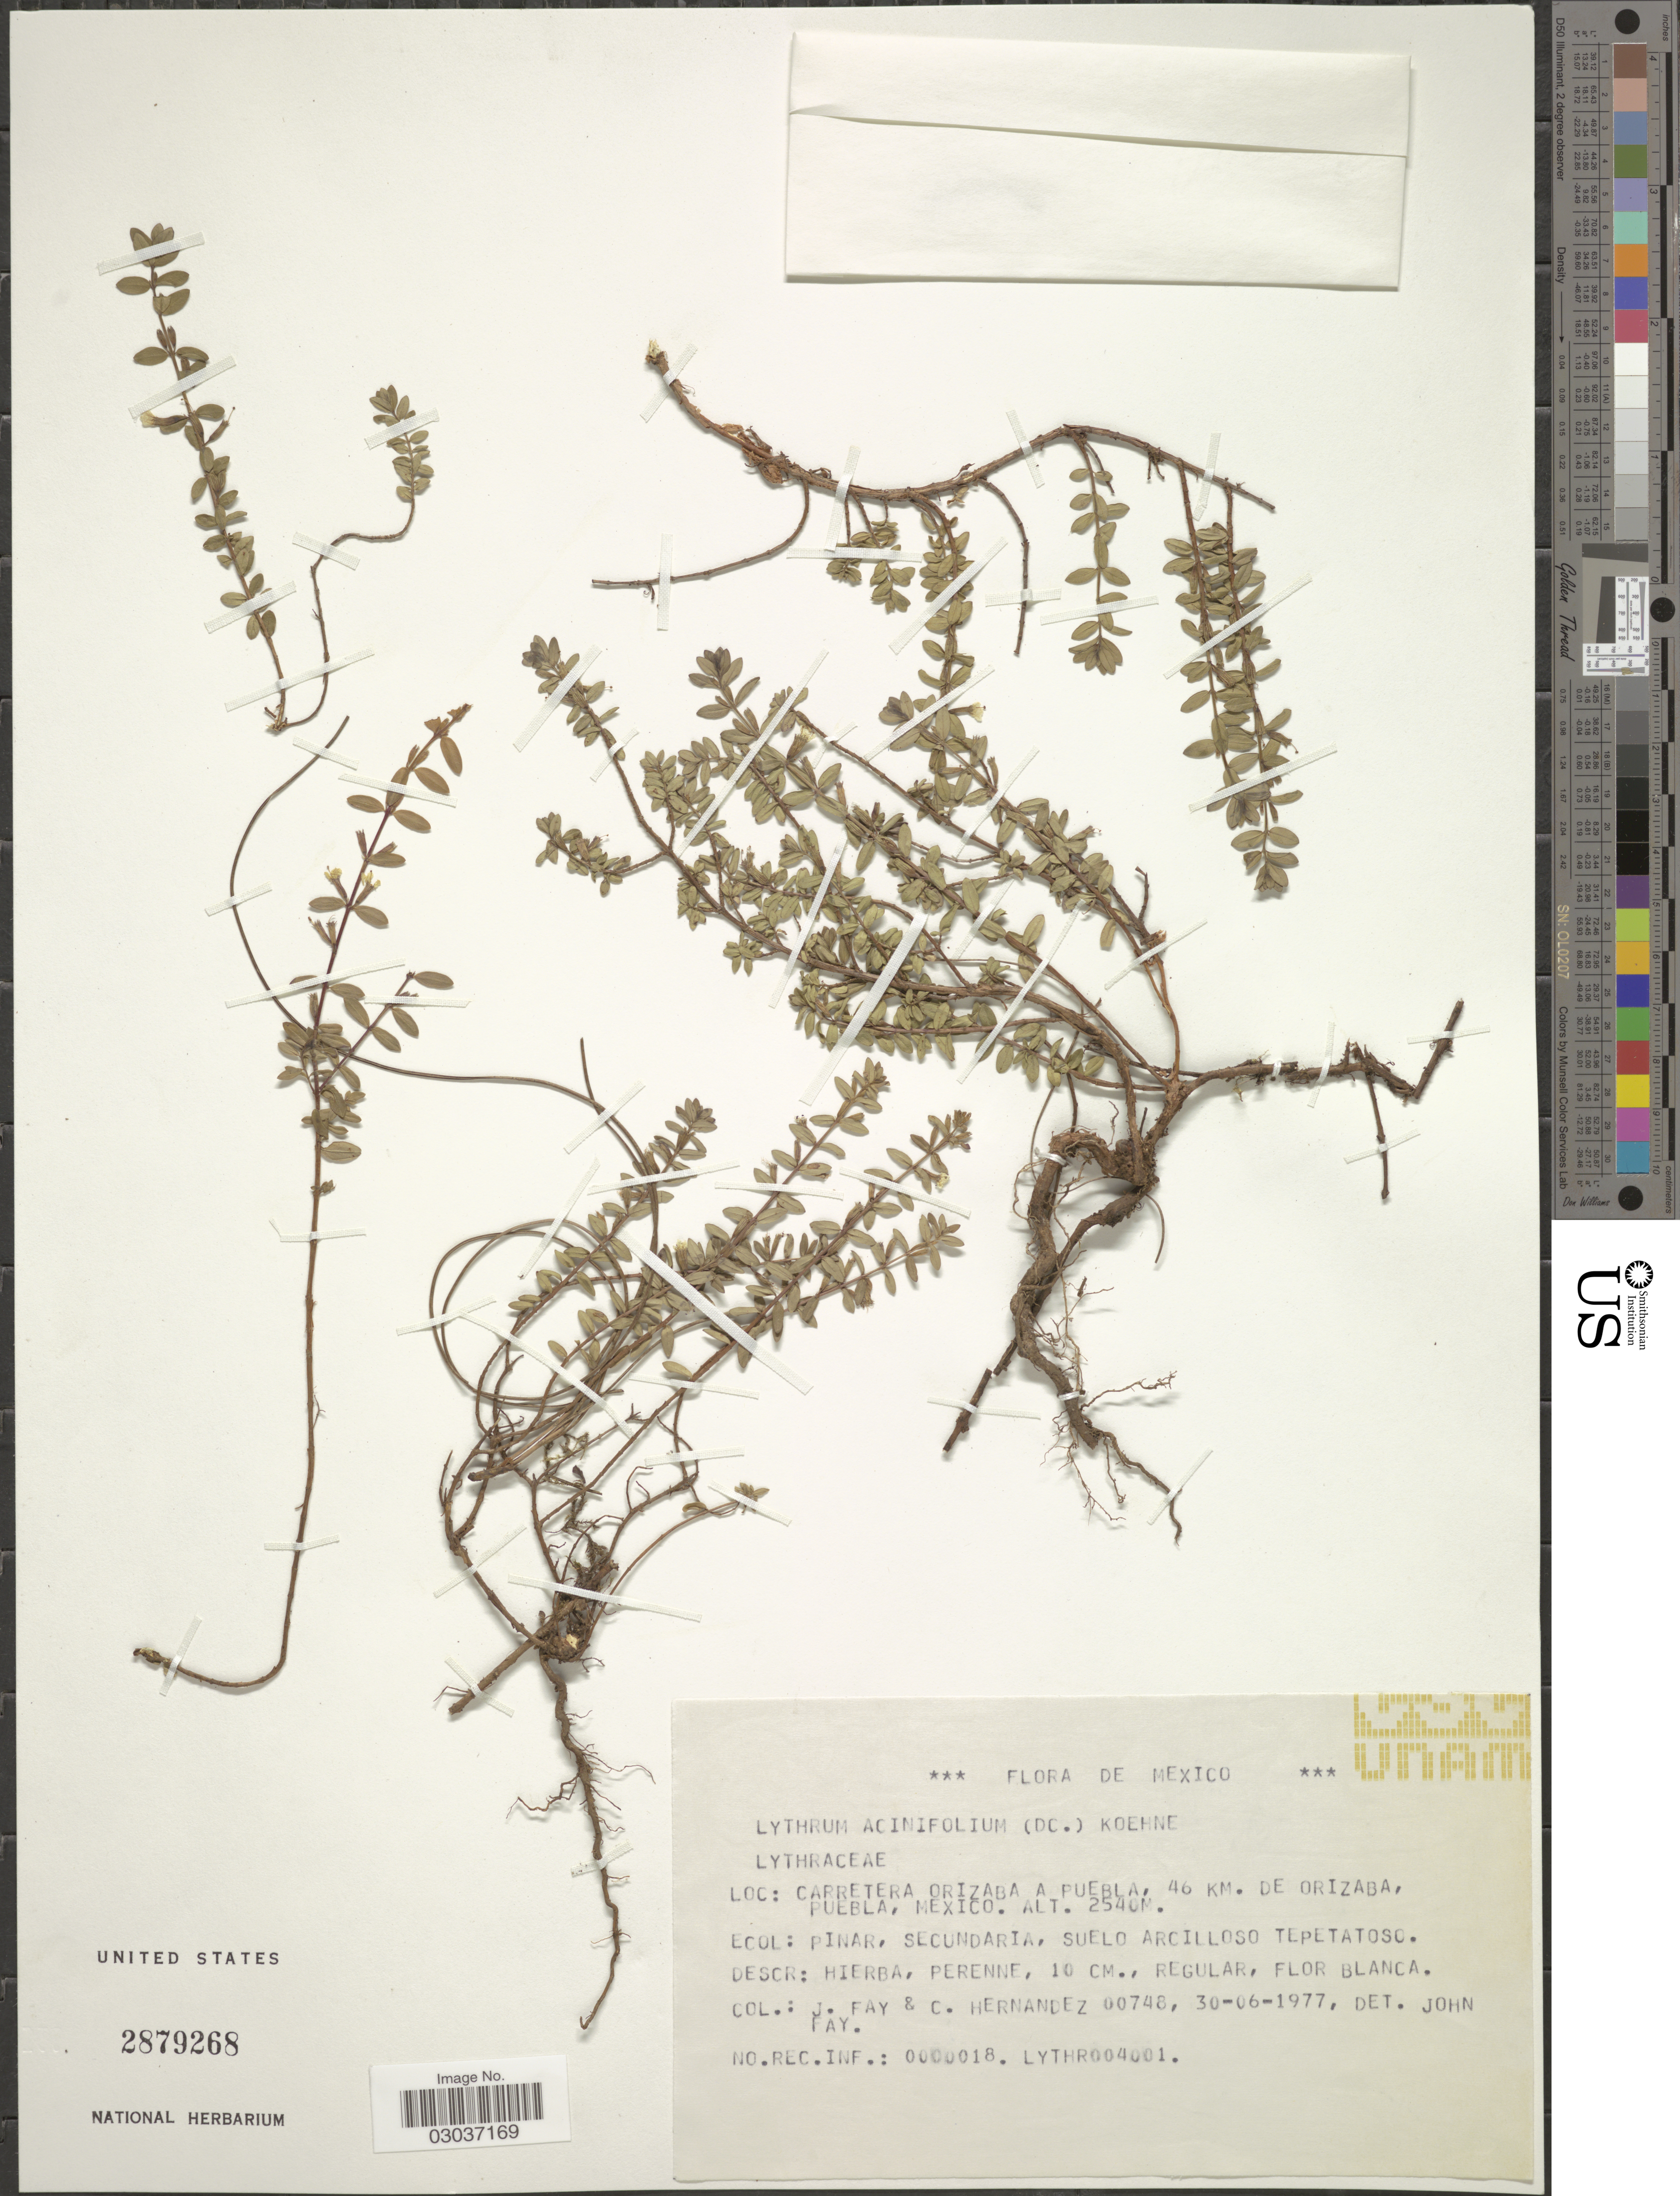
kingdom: Plantae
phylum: Tracheophyta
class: Magnoliopsida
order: Myrtales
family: Lythraceae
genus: Lythrum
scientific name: Lythrum acinifolium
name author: Sessé & Moc. ex Koehne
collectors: J. Fay & C. Hernandez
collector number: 00748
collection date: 1977-06-30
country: Mexico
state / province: Puebla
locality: Carretera Orizaba a Puebla, 46 km. de Orizaba.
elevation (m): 2540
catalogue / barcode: US 2879268